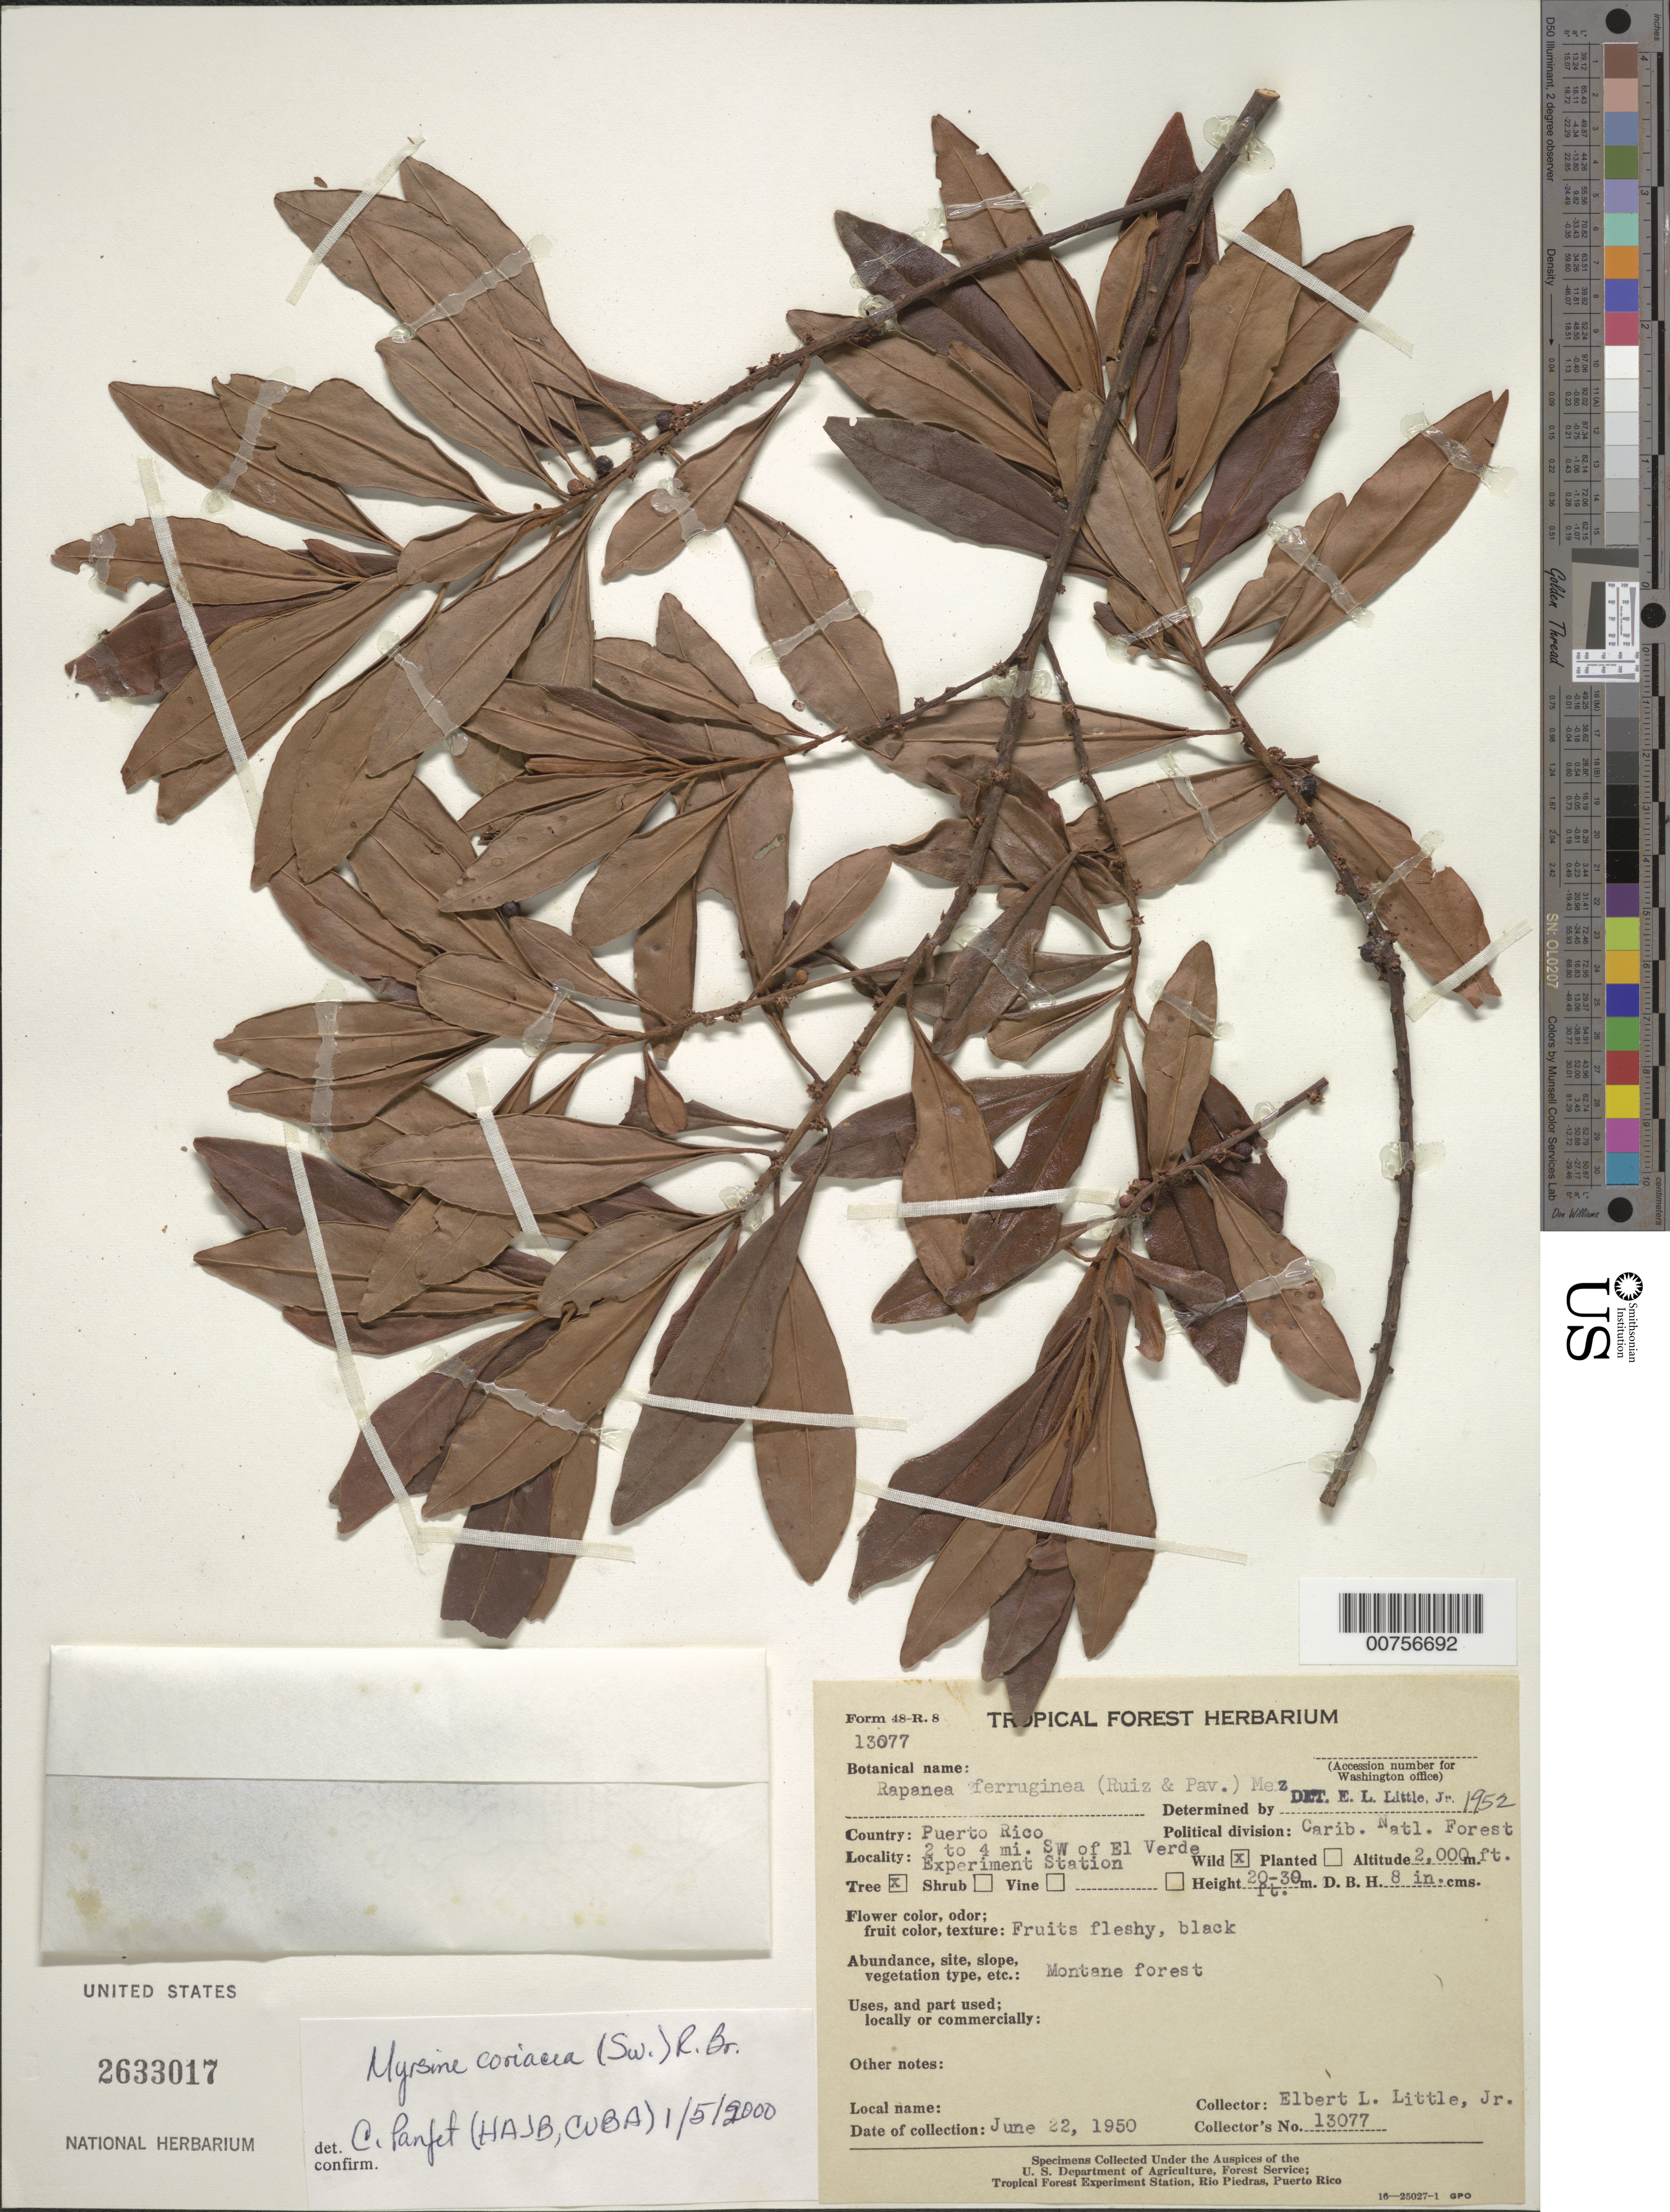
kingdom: Plantae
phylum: Tracheophyta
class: Magnoliopsida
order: Ericales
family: Primulaceae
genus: Myrsine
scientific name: Myrsine coriacea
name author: (Sw.) R. Br. ex Roem. & Schult.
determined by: Panfet, C.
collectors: E. L. Little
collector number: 13077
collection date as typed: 22 Jun 1950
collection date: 1950-06-22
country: Puerto Rico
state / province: Río Grande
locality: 2 to 4 mi SW of El Verde Experiment Station. Caribbean National Forest.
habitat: Montane forest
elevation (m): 610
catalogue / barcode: US 2633017